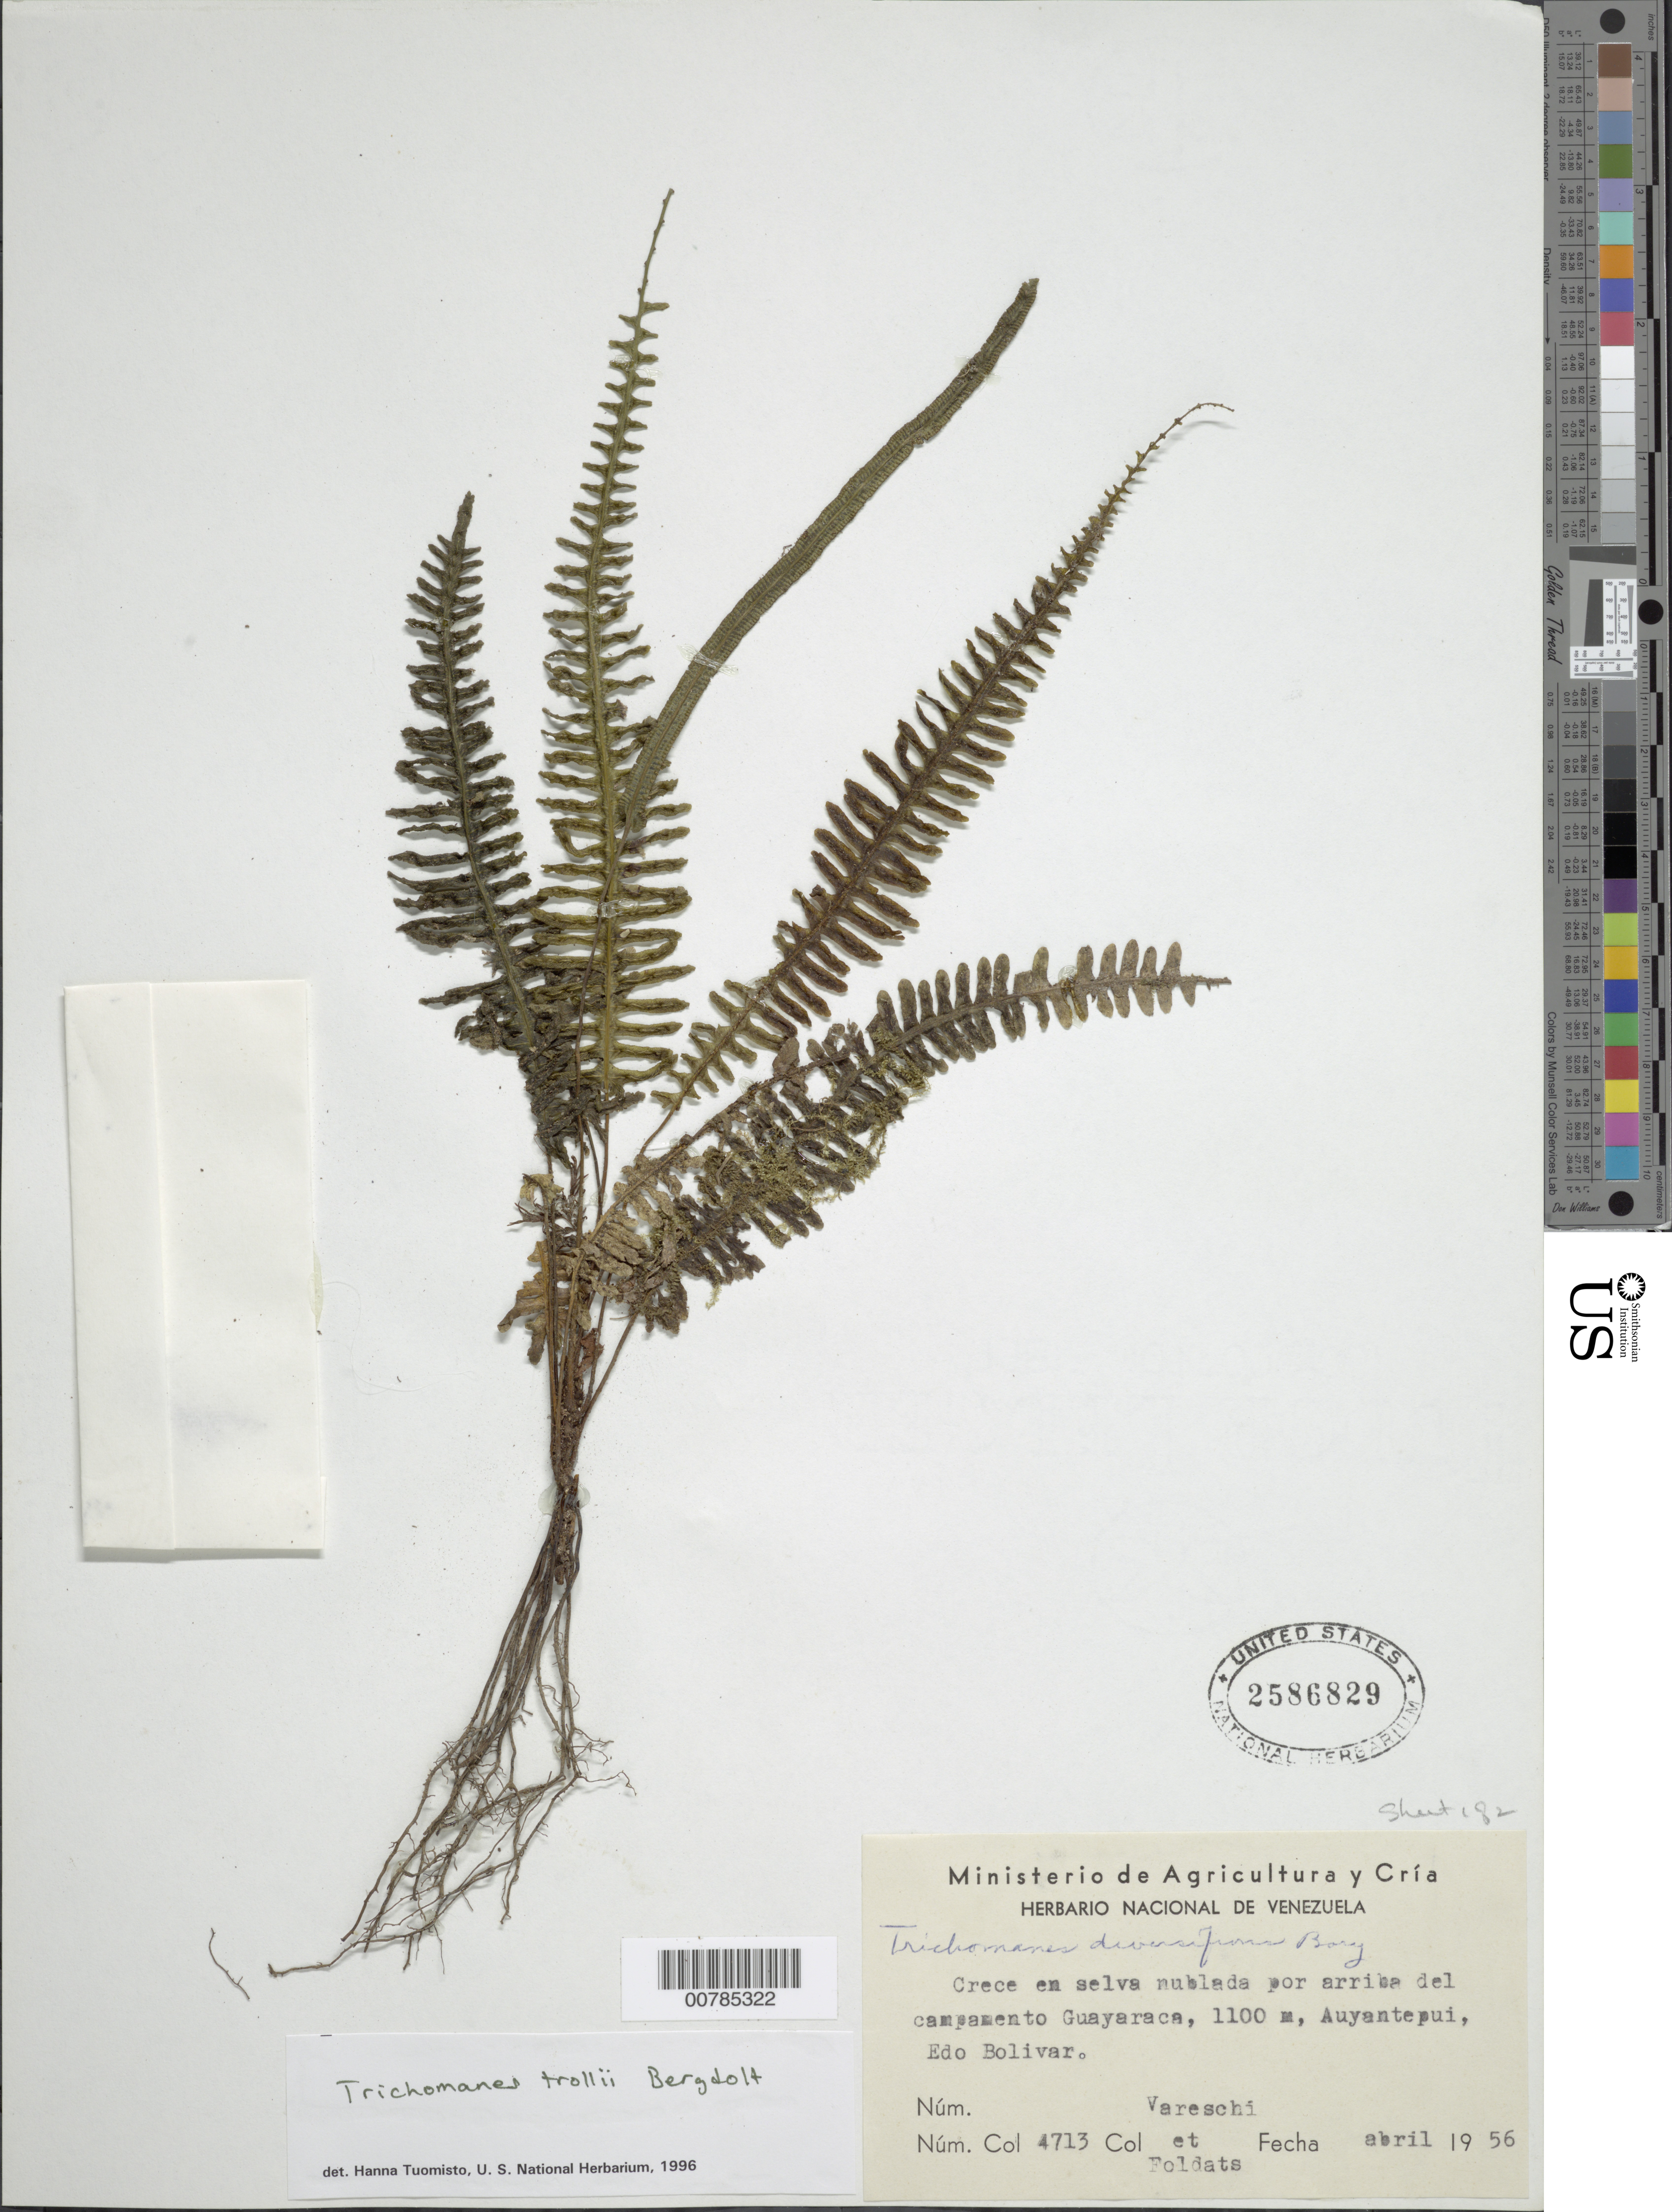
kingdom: Plantae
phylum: Tracheophyta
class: Polypodiopsida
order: Hymenophyllales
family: Hymenophyllaceae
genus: Trichomanes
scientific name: Trichomanes trollii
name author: Bergdolt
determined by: Tuomisto, Hanna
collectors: V. Vareschi & E. Foldats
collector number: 4713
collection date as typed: Apr-56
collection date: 1956-04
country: Venezuela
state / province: Bolívar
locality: Auyan-tepuí, Guayaraca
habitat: Crece in selva nublada por arriba del campamento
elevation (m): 1100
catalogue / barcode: US 2586829